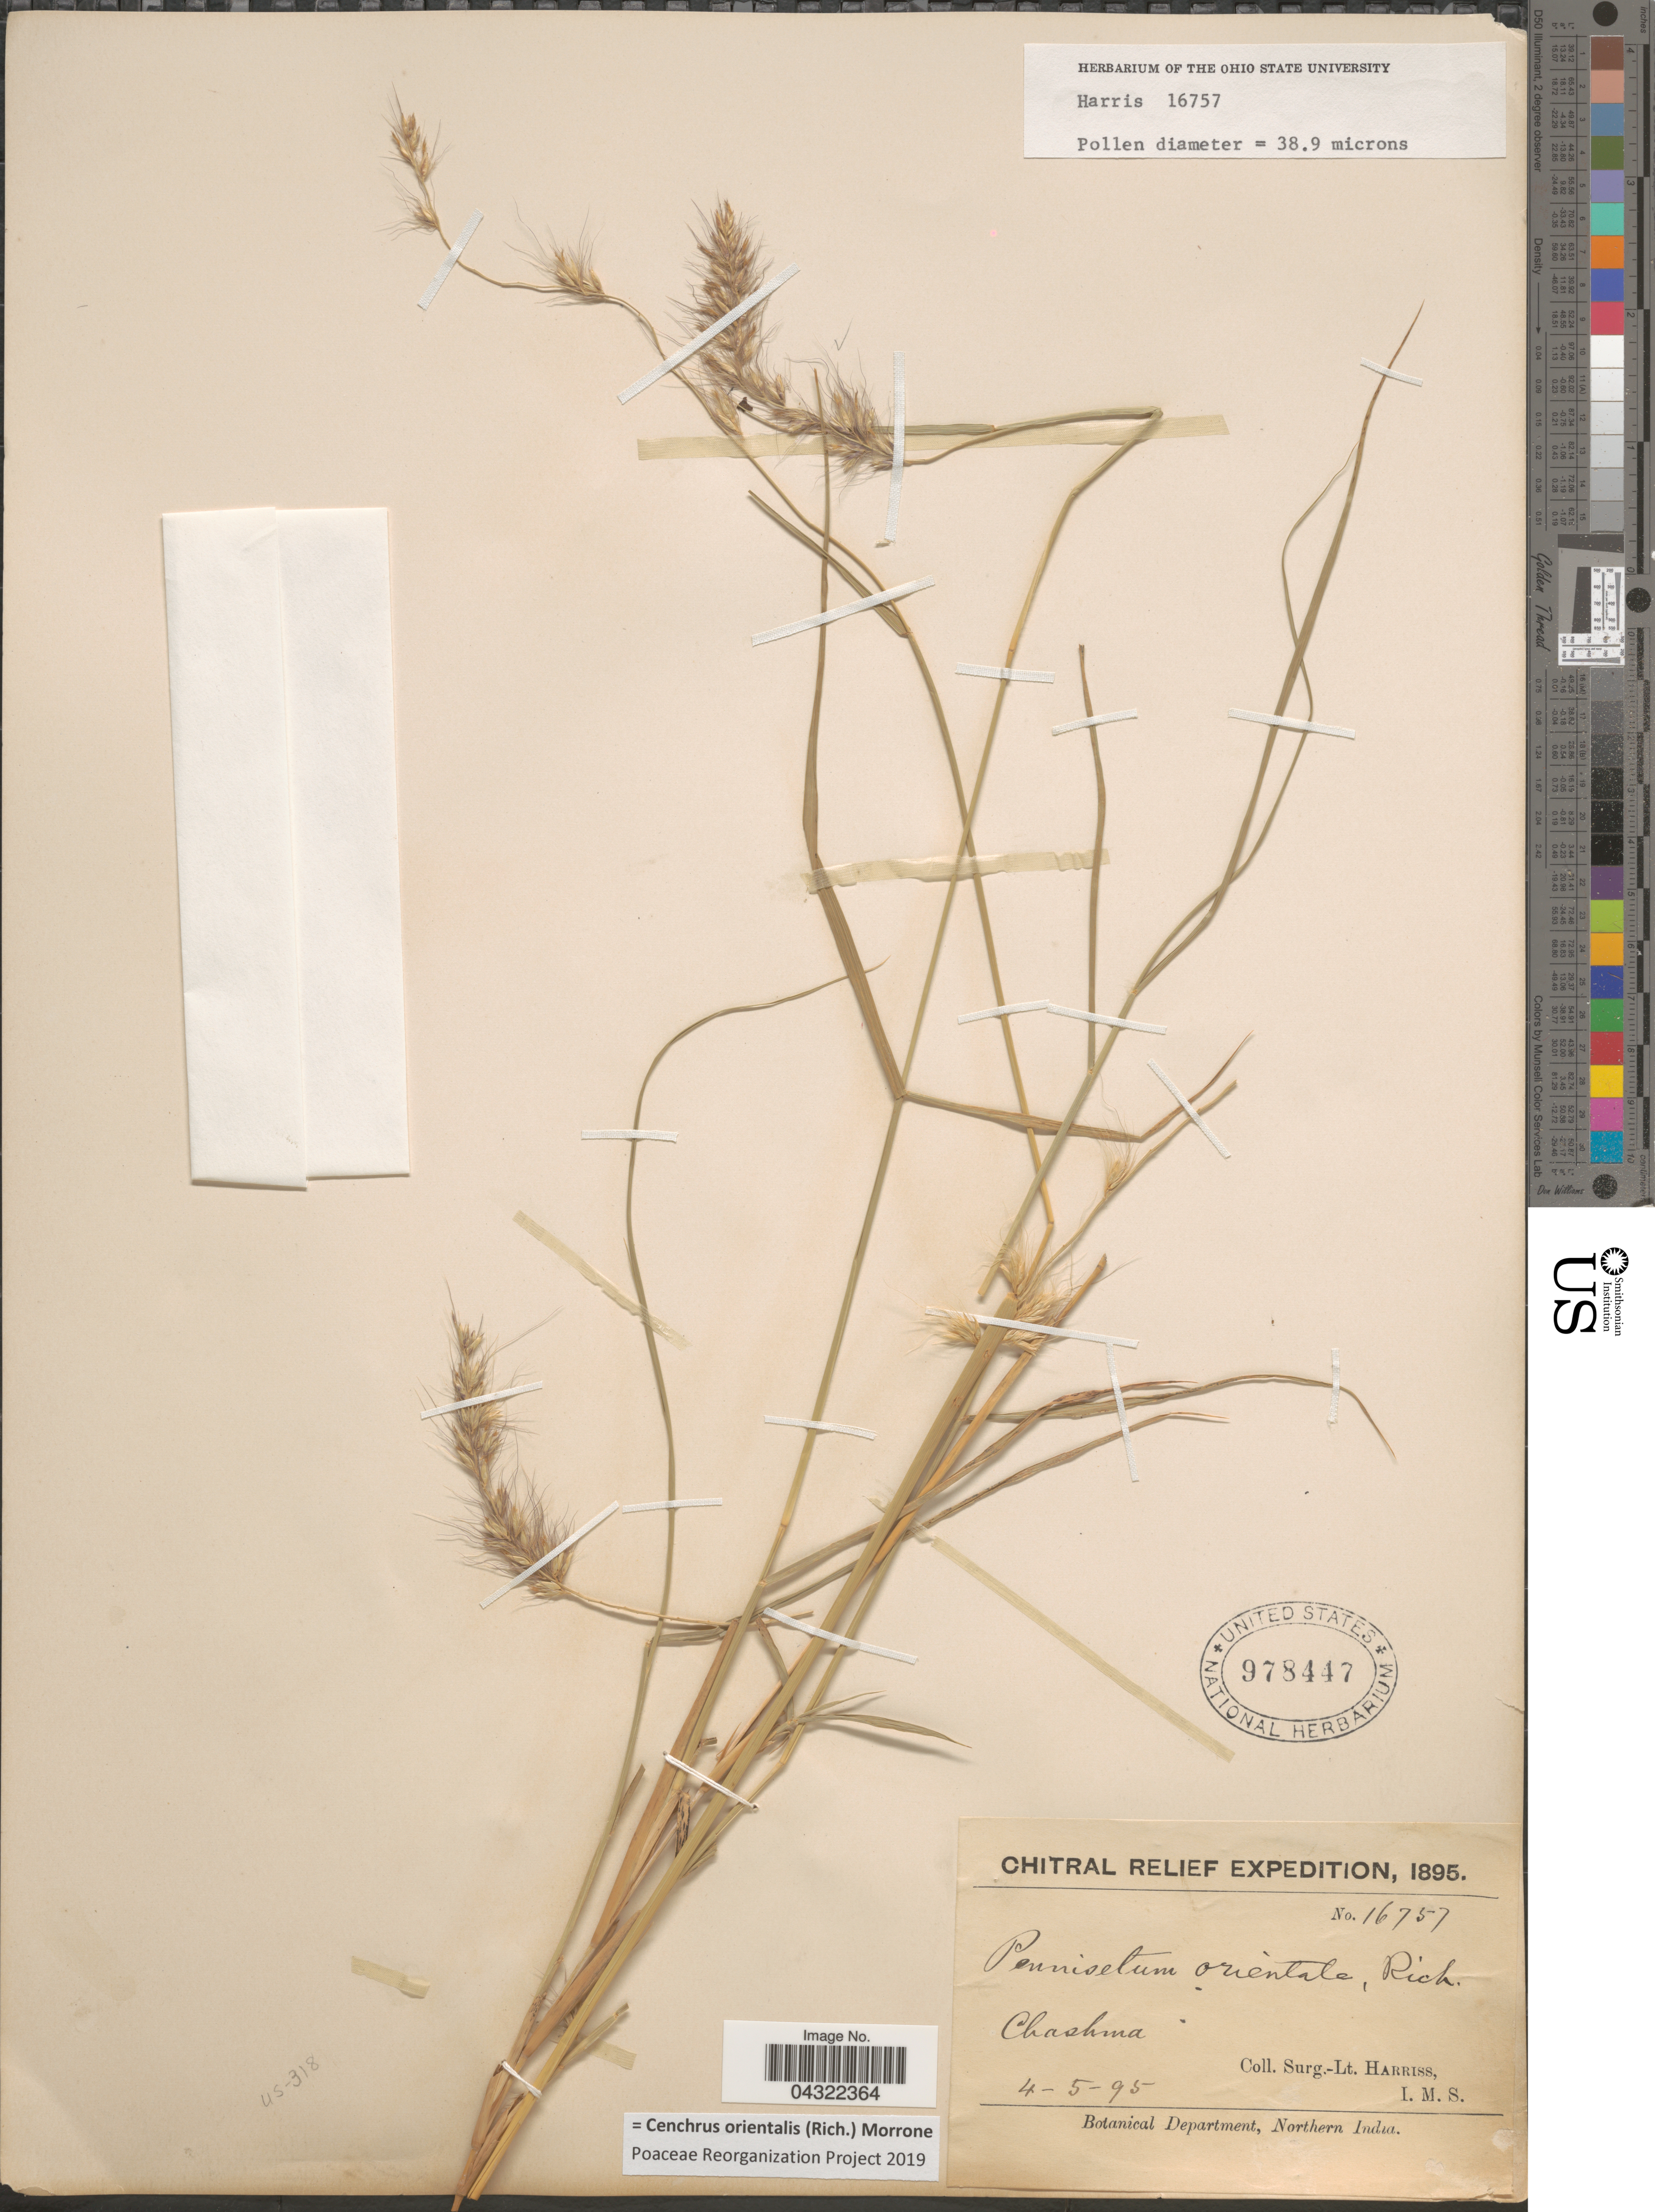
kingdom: Plantae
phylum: Tracheophyta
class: Liliopsida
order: Poales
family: Poaceae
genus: Cenchrus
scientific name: Cenchrus orientalis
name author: (Rich.) Morrone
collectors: S. A. Harris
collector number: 16757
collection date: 1895-05-04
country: Pakistan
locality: Chitral Relief Expedition, 1895. Chashma.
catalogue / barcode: US 978447